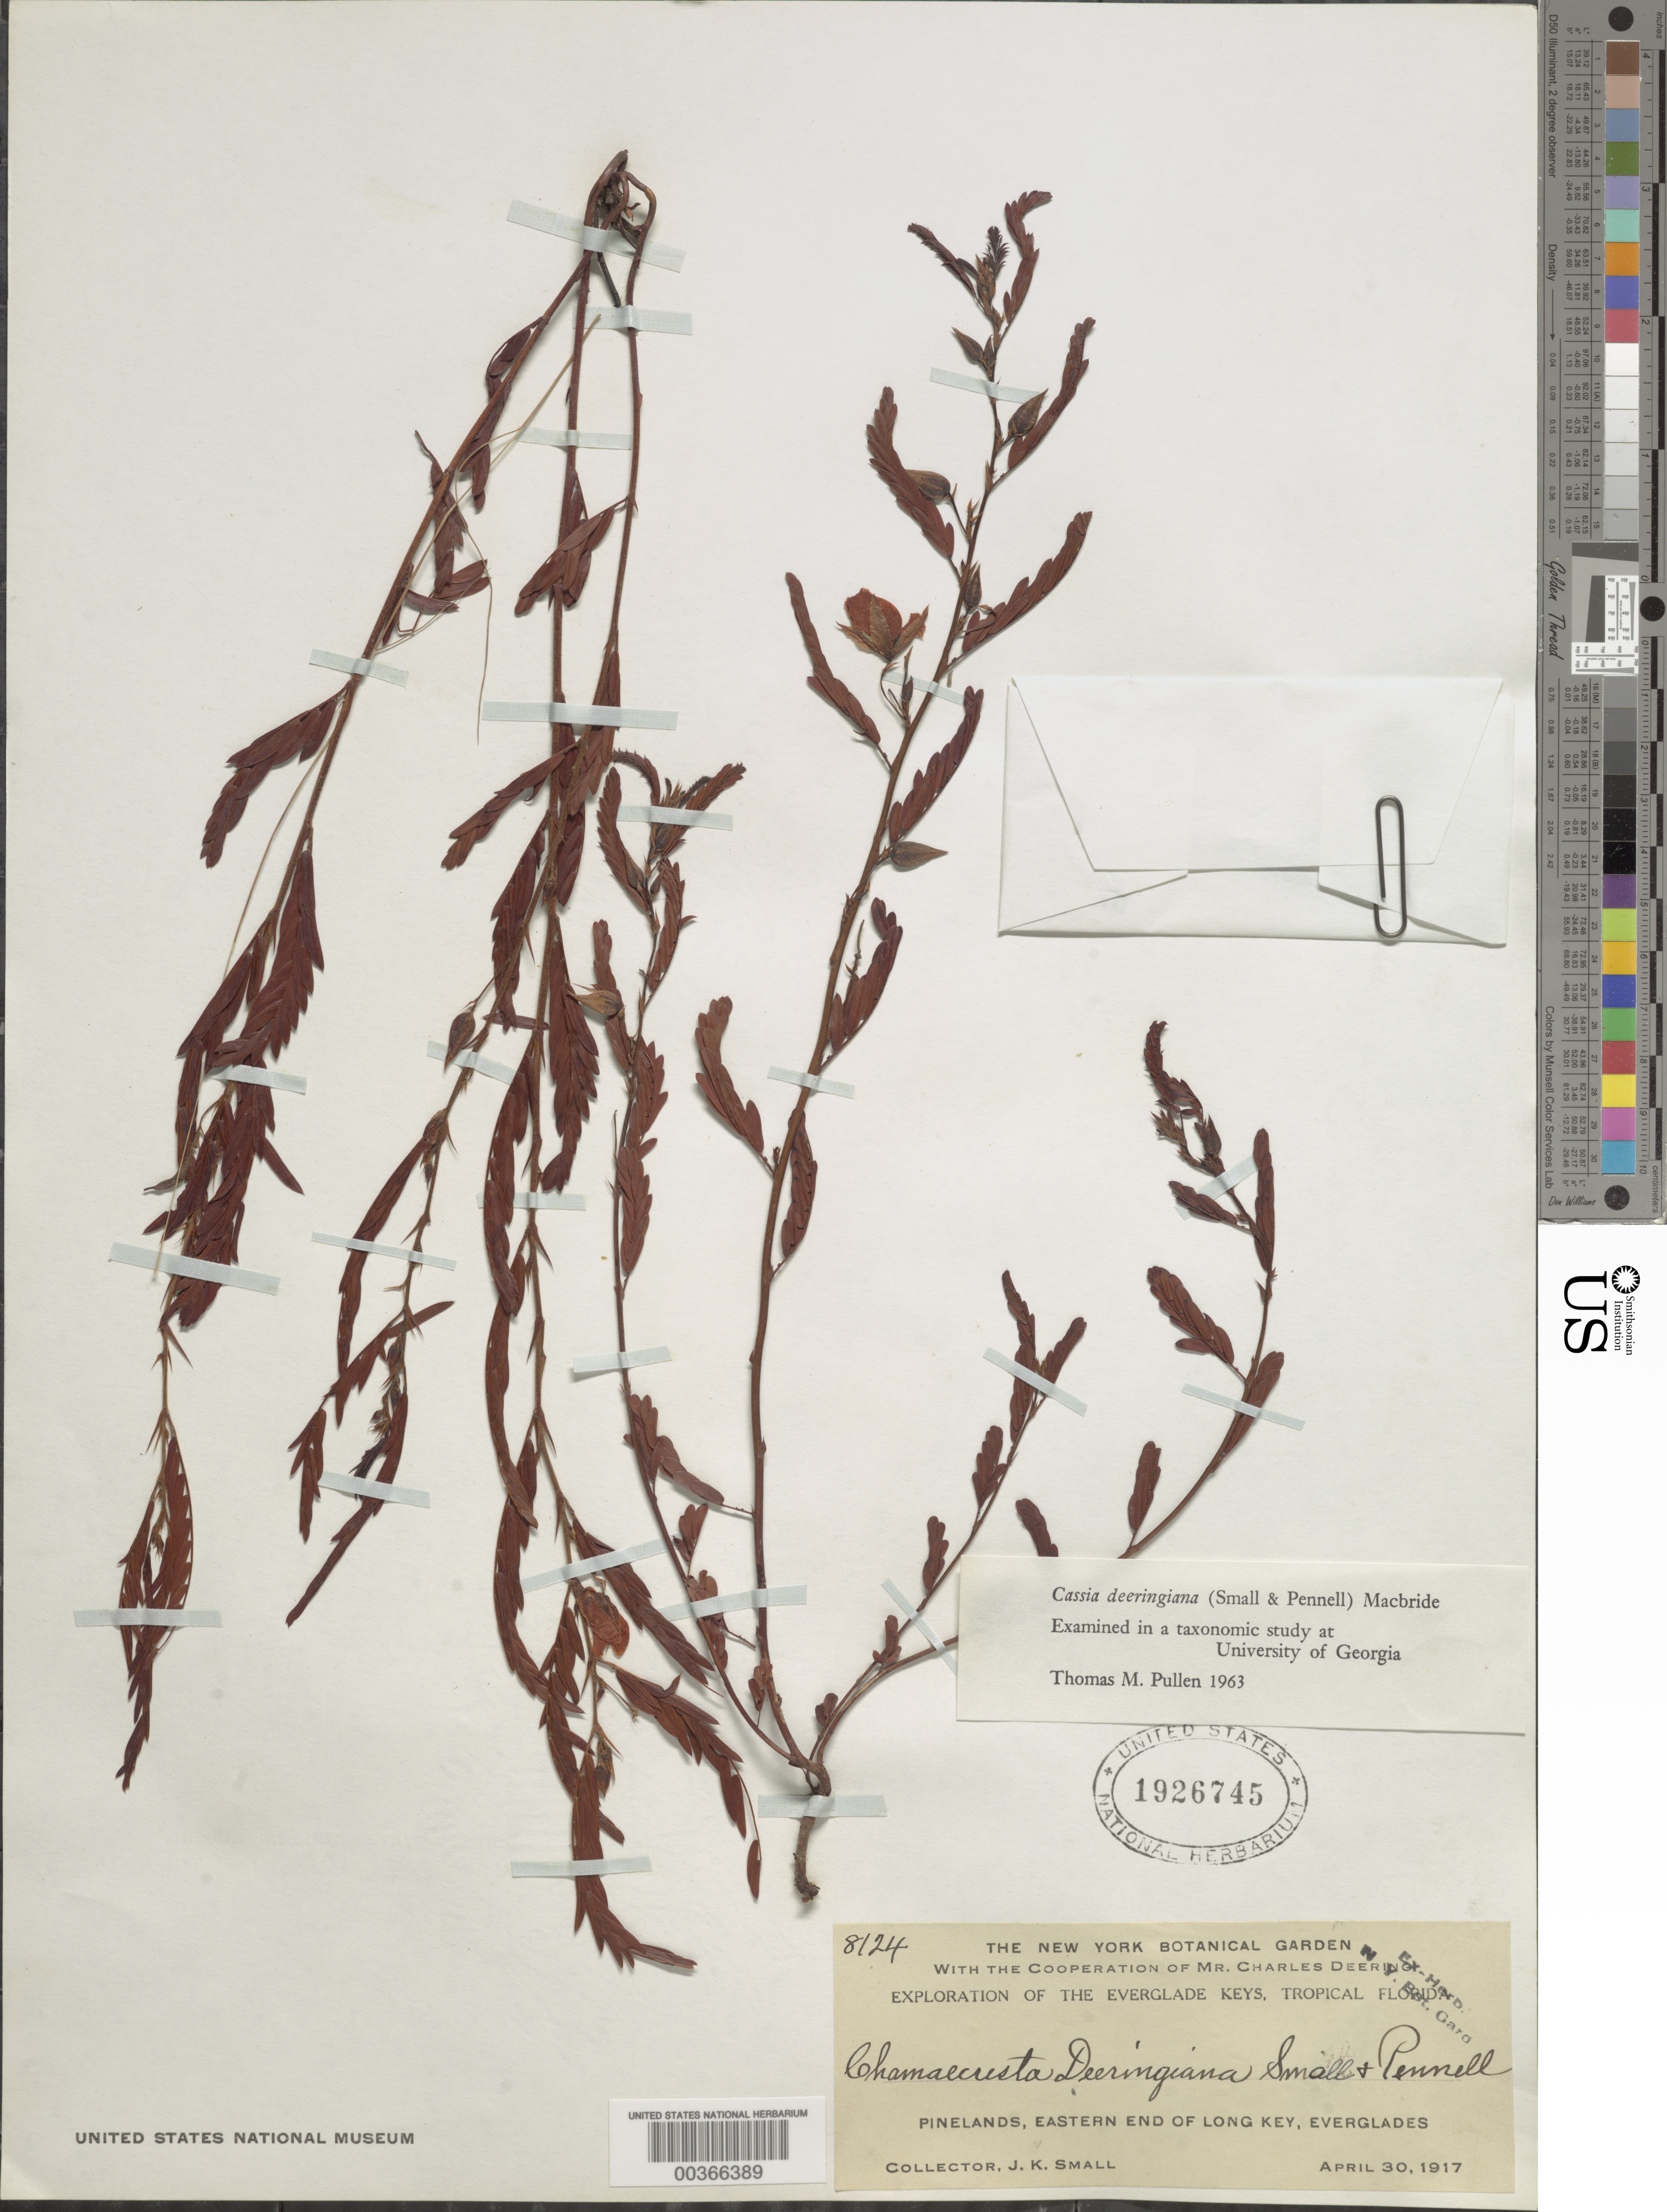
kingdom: Plantae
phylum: Tracheophyta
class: Magnoliopsida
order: Fabales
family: Fabaceae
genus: Chamaecrista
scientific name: Chamaecrista deeringiana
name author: (Pennell) Small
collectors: J. K. Small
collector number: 8124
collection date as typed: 30 Apr 1917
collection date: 1917-04-30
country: United States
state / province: Florida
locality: Eastern end of long key, everglades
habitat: Pinelands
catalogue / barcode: US 1926745